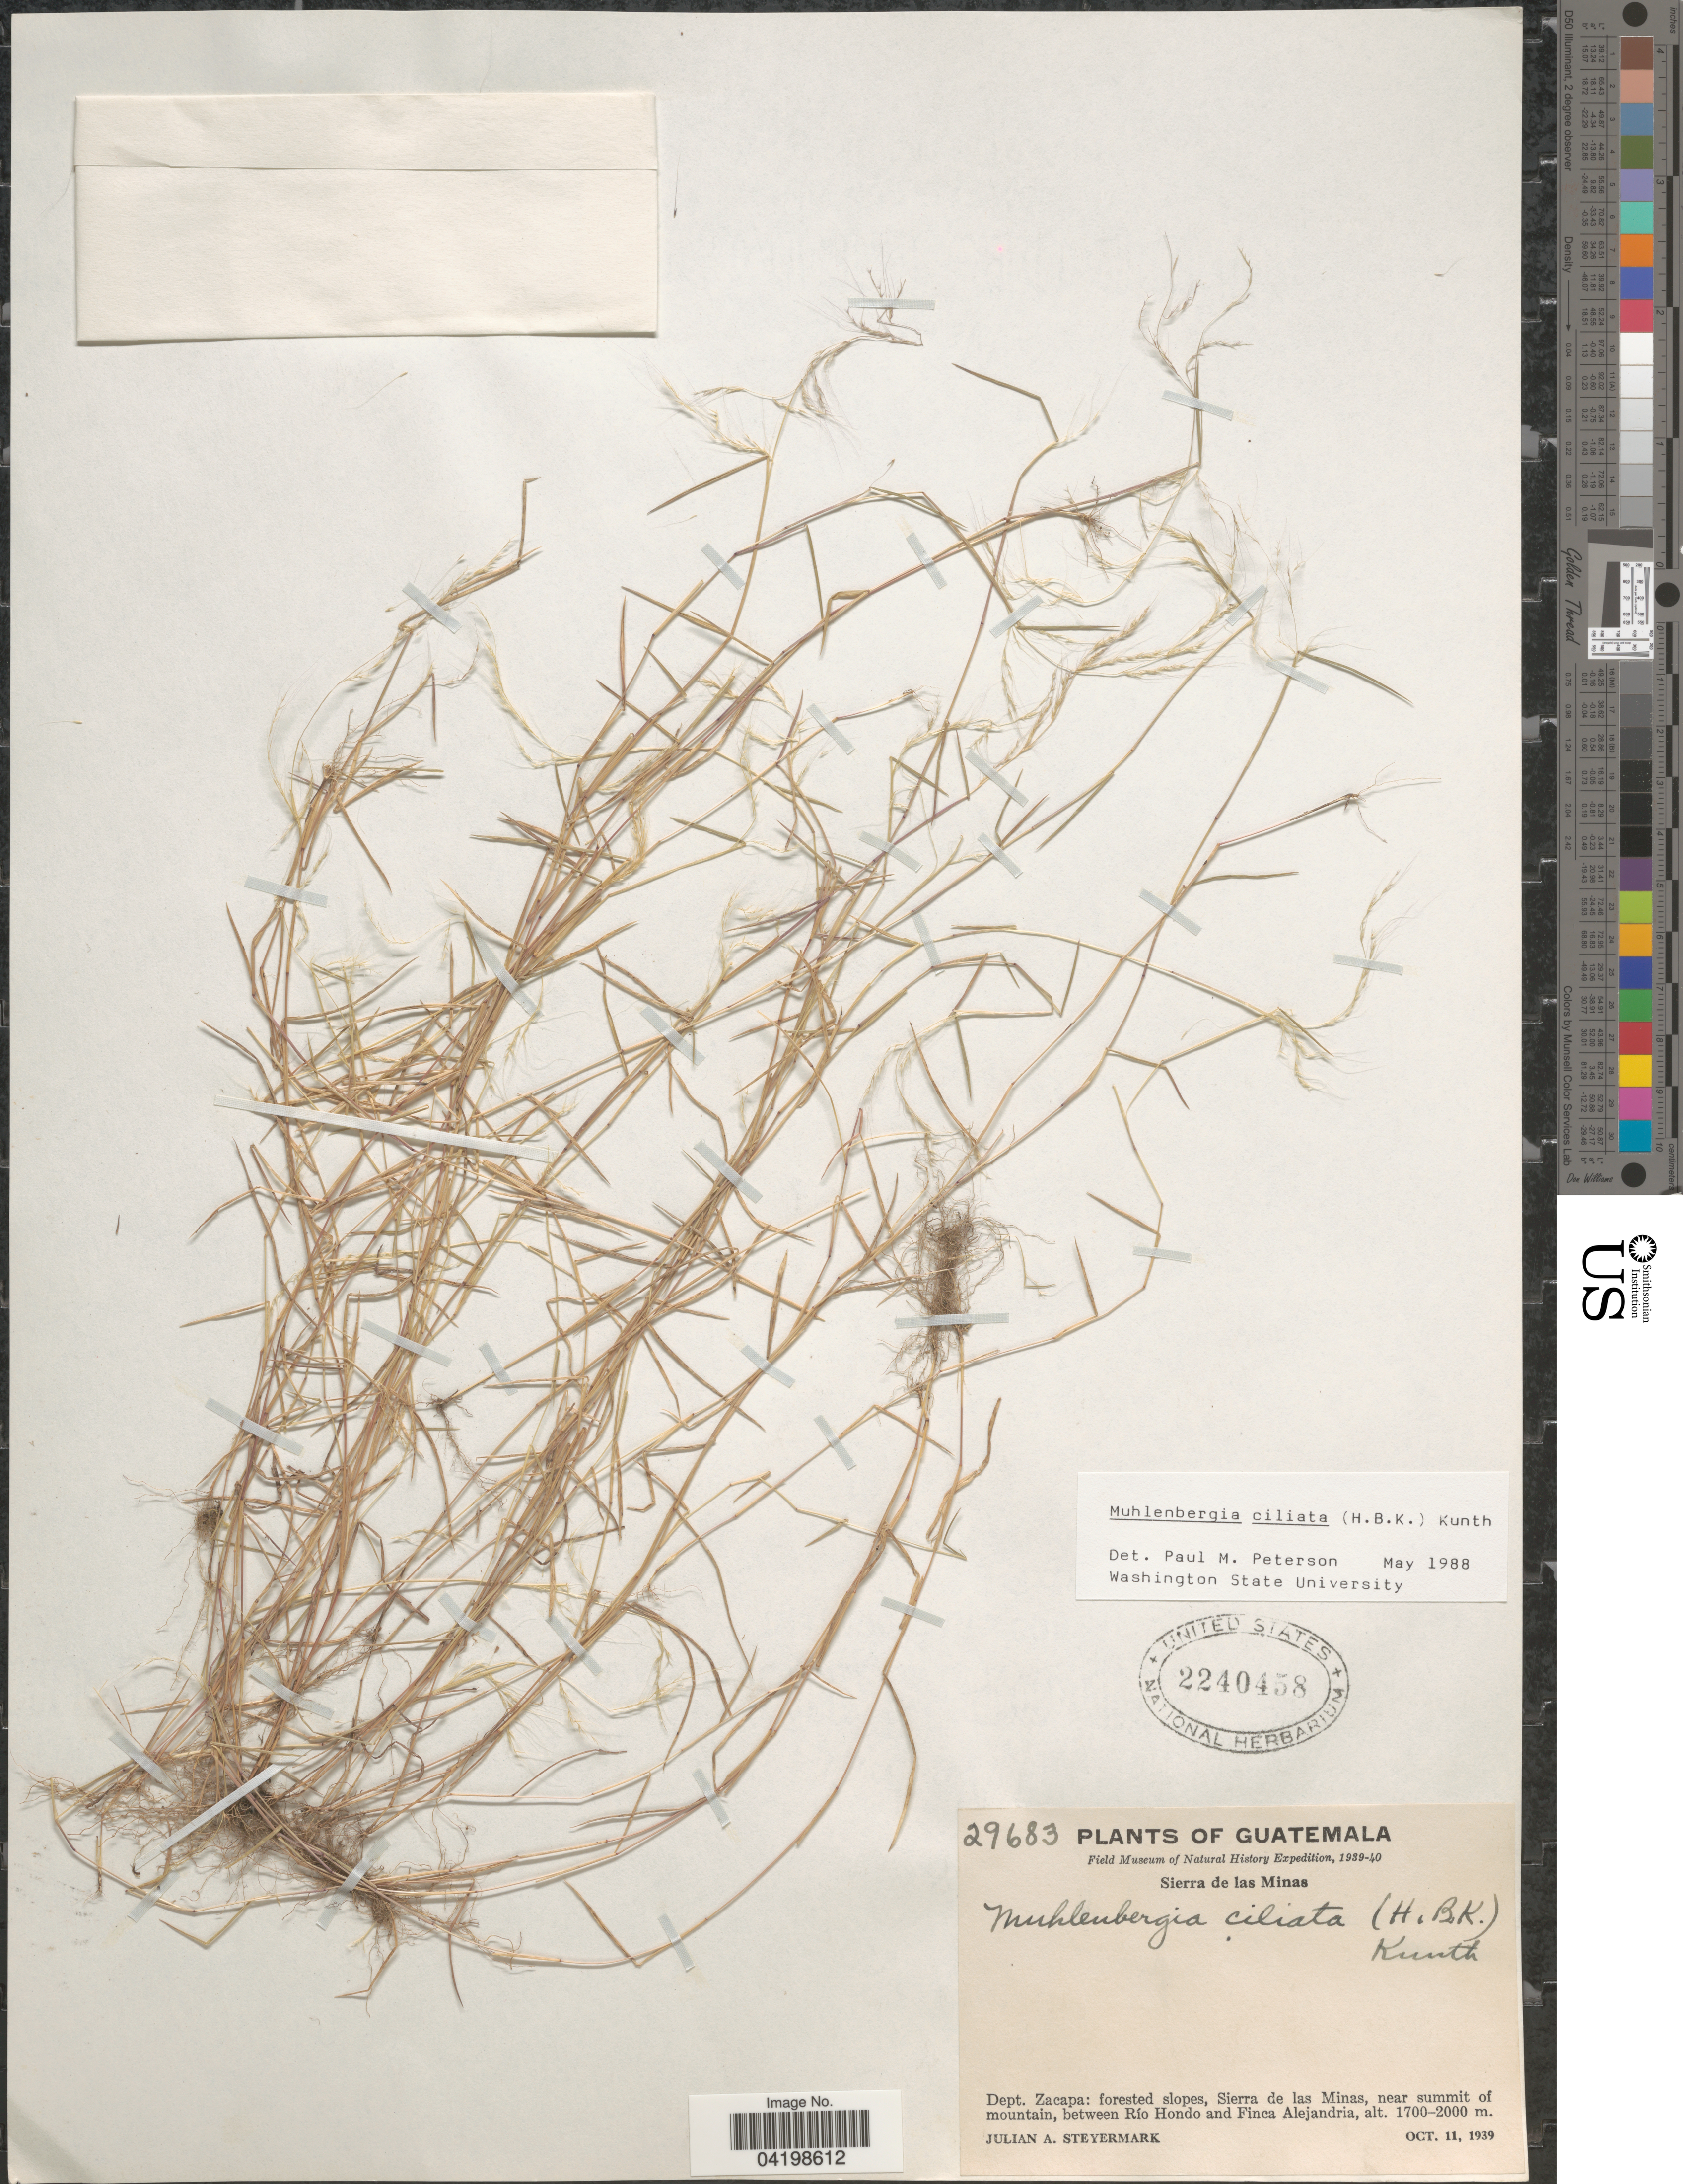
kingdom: Plantae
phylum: Tracheophyta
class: Liliopsida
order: Poales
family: Poaceae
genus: Muhlenbergia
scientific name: Muhlenbergia ciliata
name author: (Kunth) Trin.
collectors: J. Steyermark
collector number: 29683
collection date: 1939-10-11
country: Guatemala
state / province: Zacapa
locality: Field Museum of Natural History Expedition, 1939-40. Sierra de las Minas. Dept. Zacapa: forested slopes, Sierra de las Minas, near summit of mountain, between Río Hondo and Finca Alejandria.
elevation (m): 1700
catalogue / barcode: US 2240458